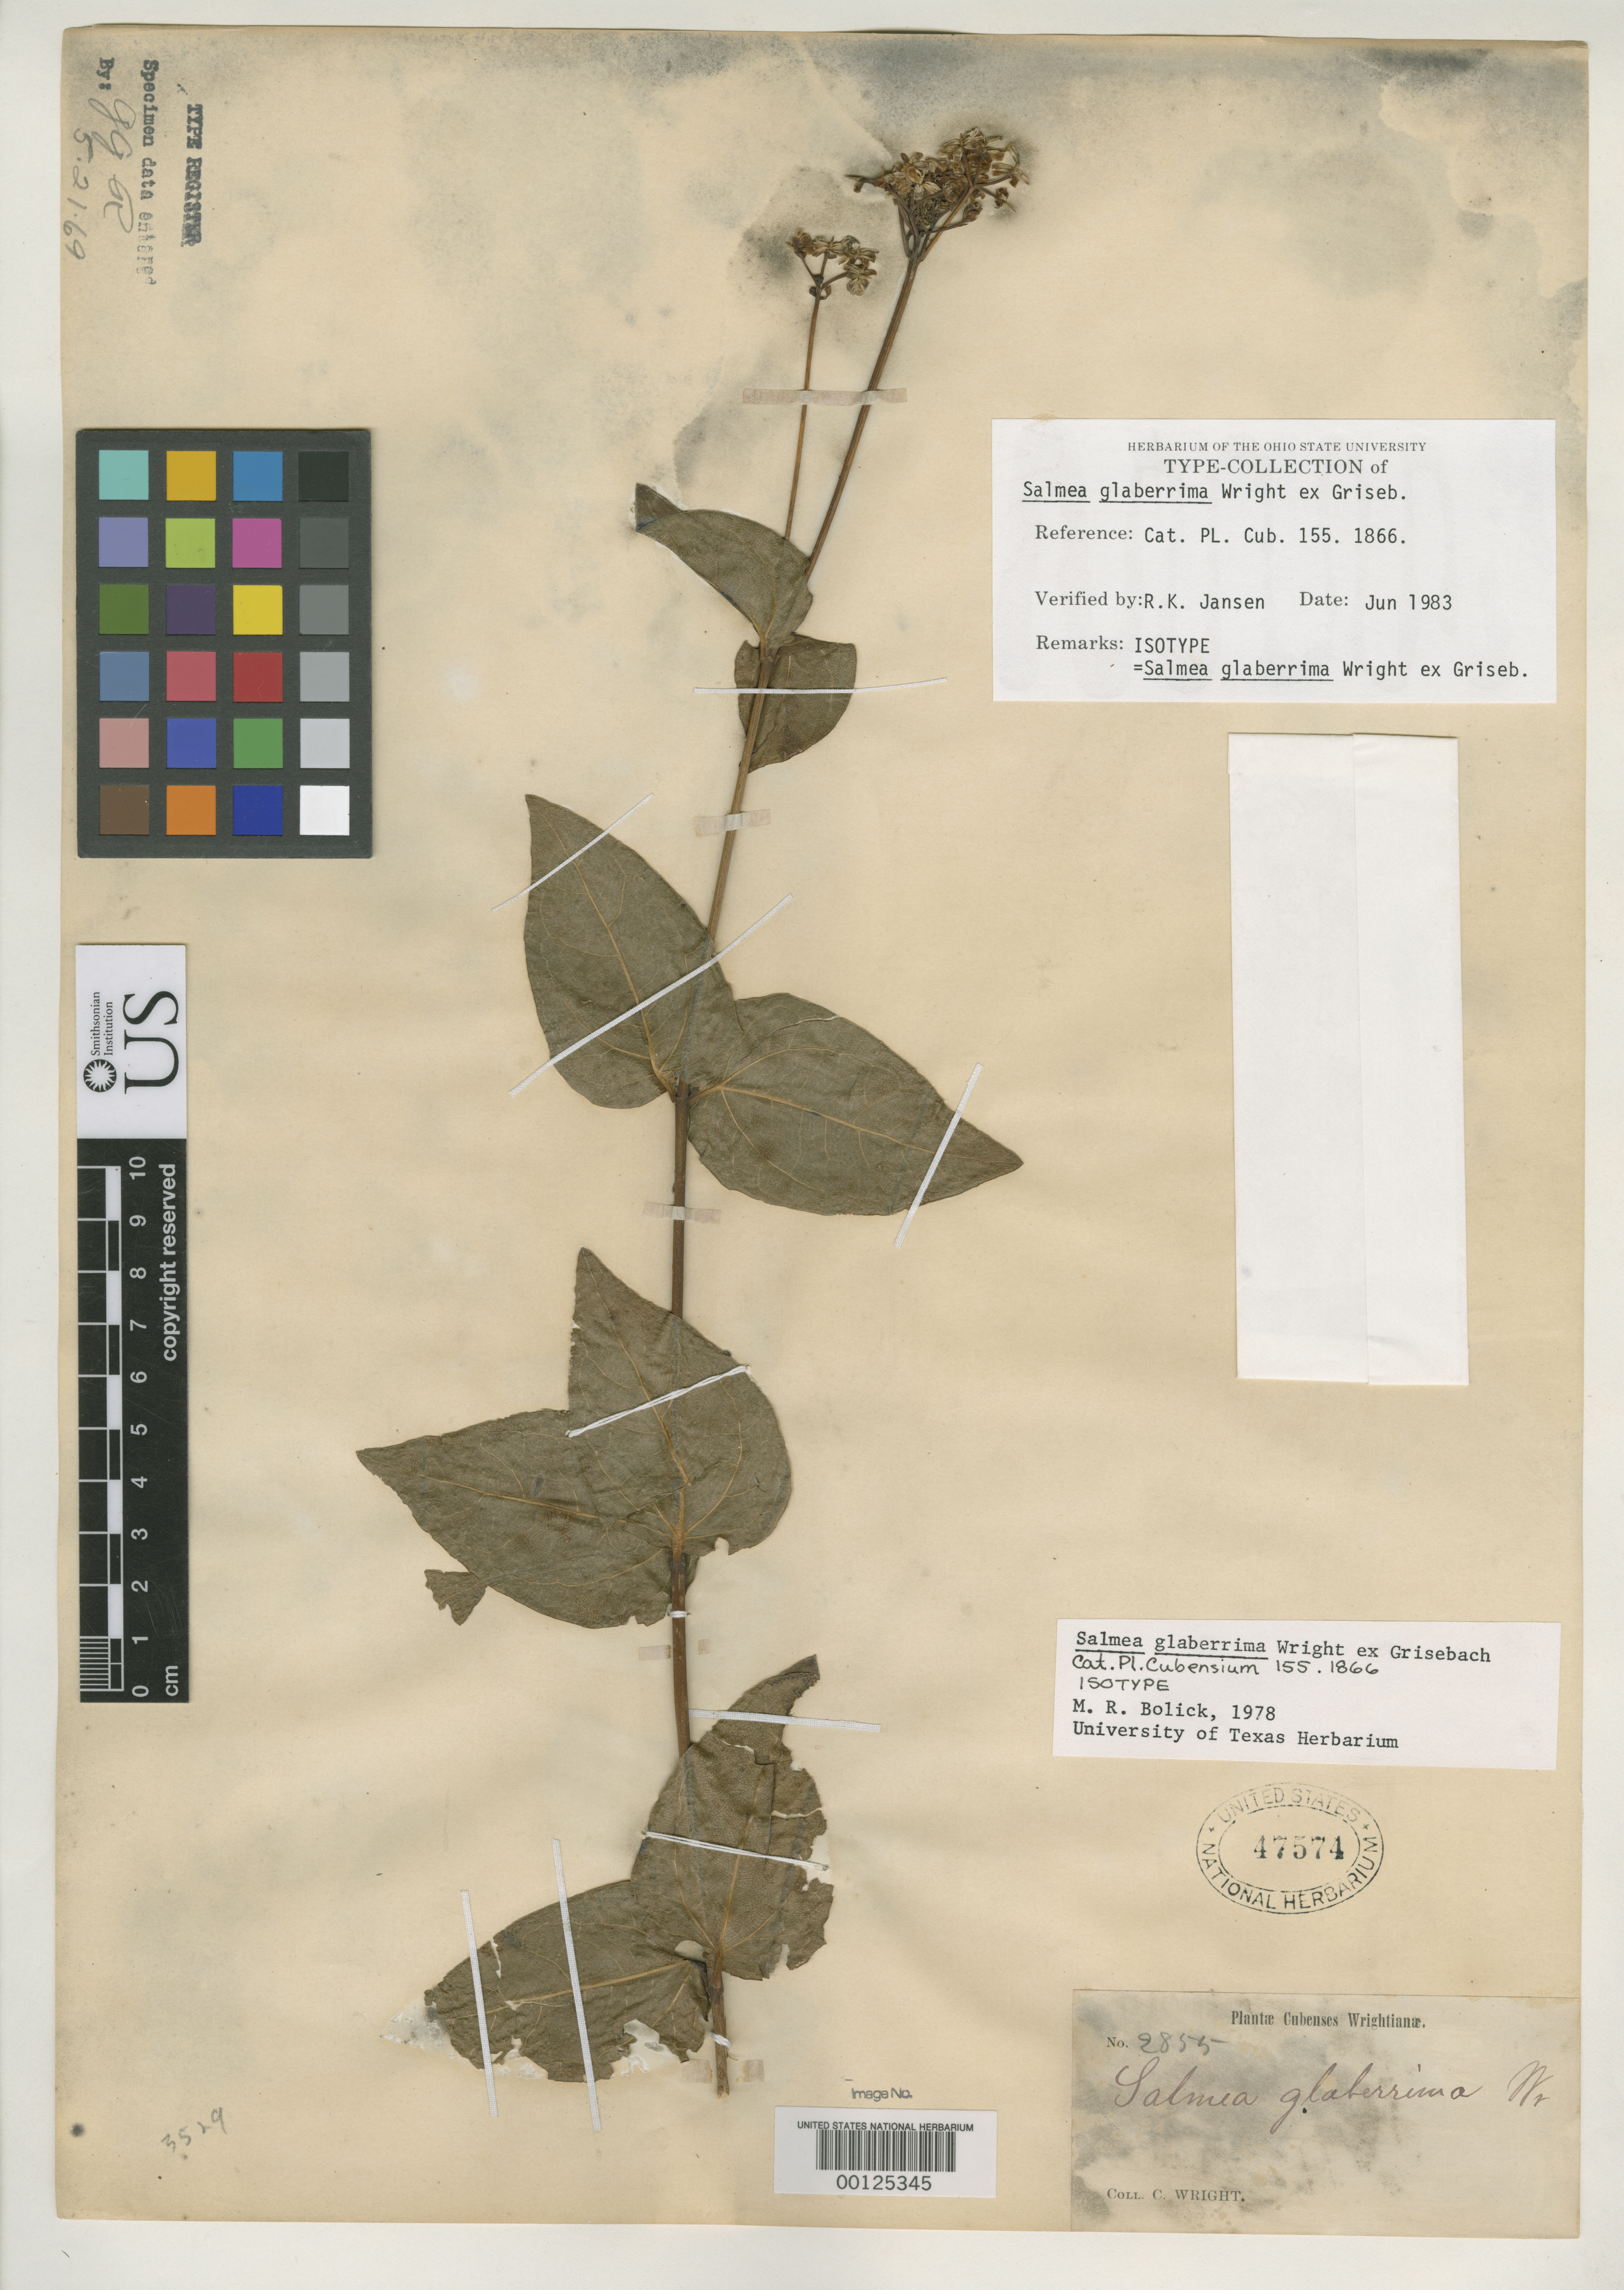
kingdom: Plantae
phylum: Tracheophyta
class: Magnoliopsida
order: Asterales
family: Asteraceae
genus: Salmea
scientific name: Salmea glaberrima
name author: C. Wright in Griseb.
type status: Isotype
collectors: C. Wright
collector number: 2855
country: Cuba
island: Greater Antilles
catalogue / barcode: US 47574